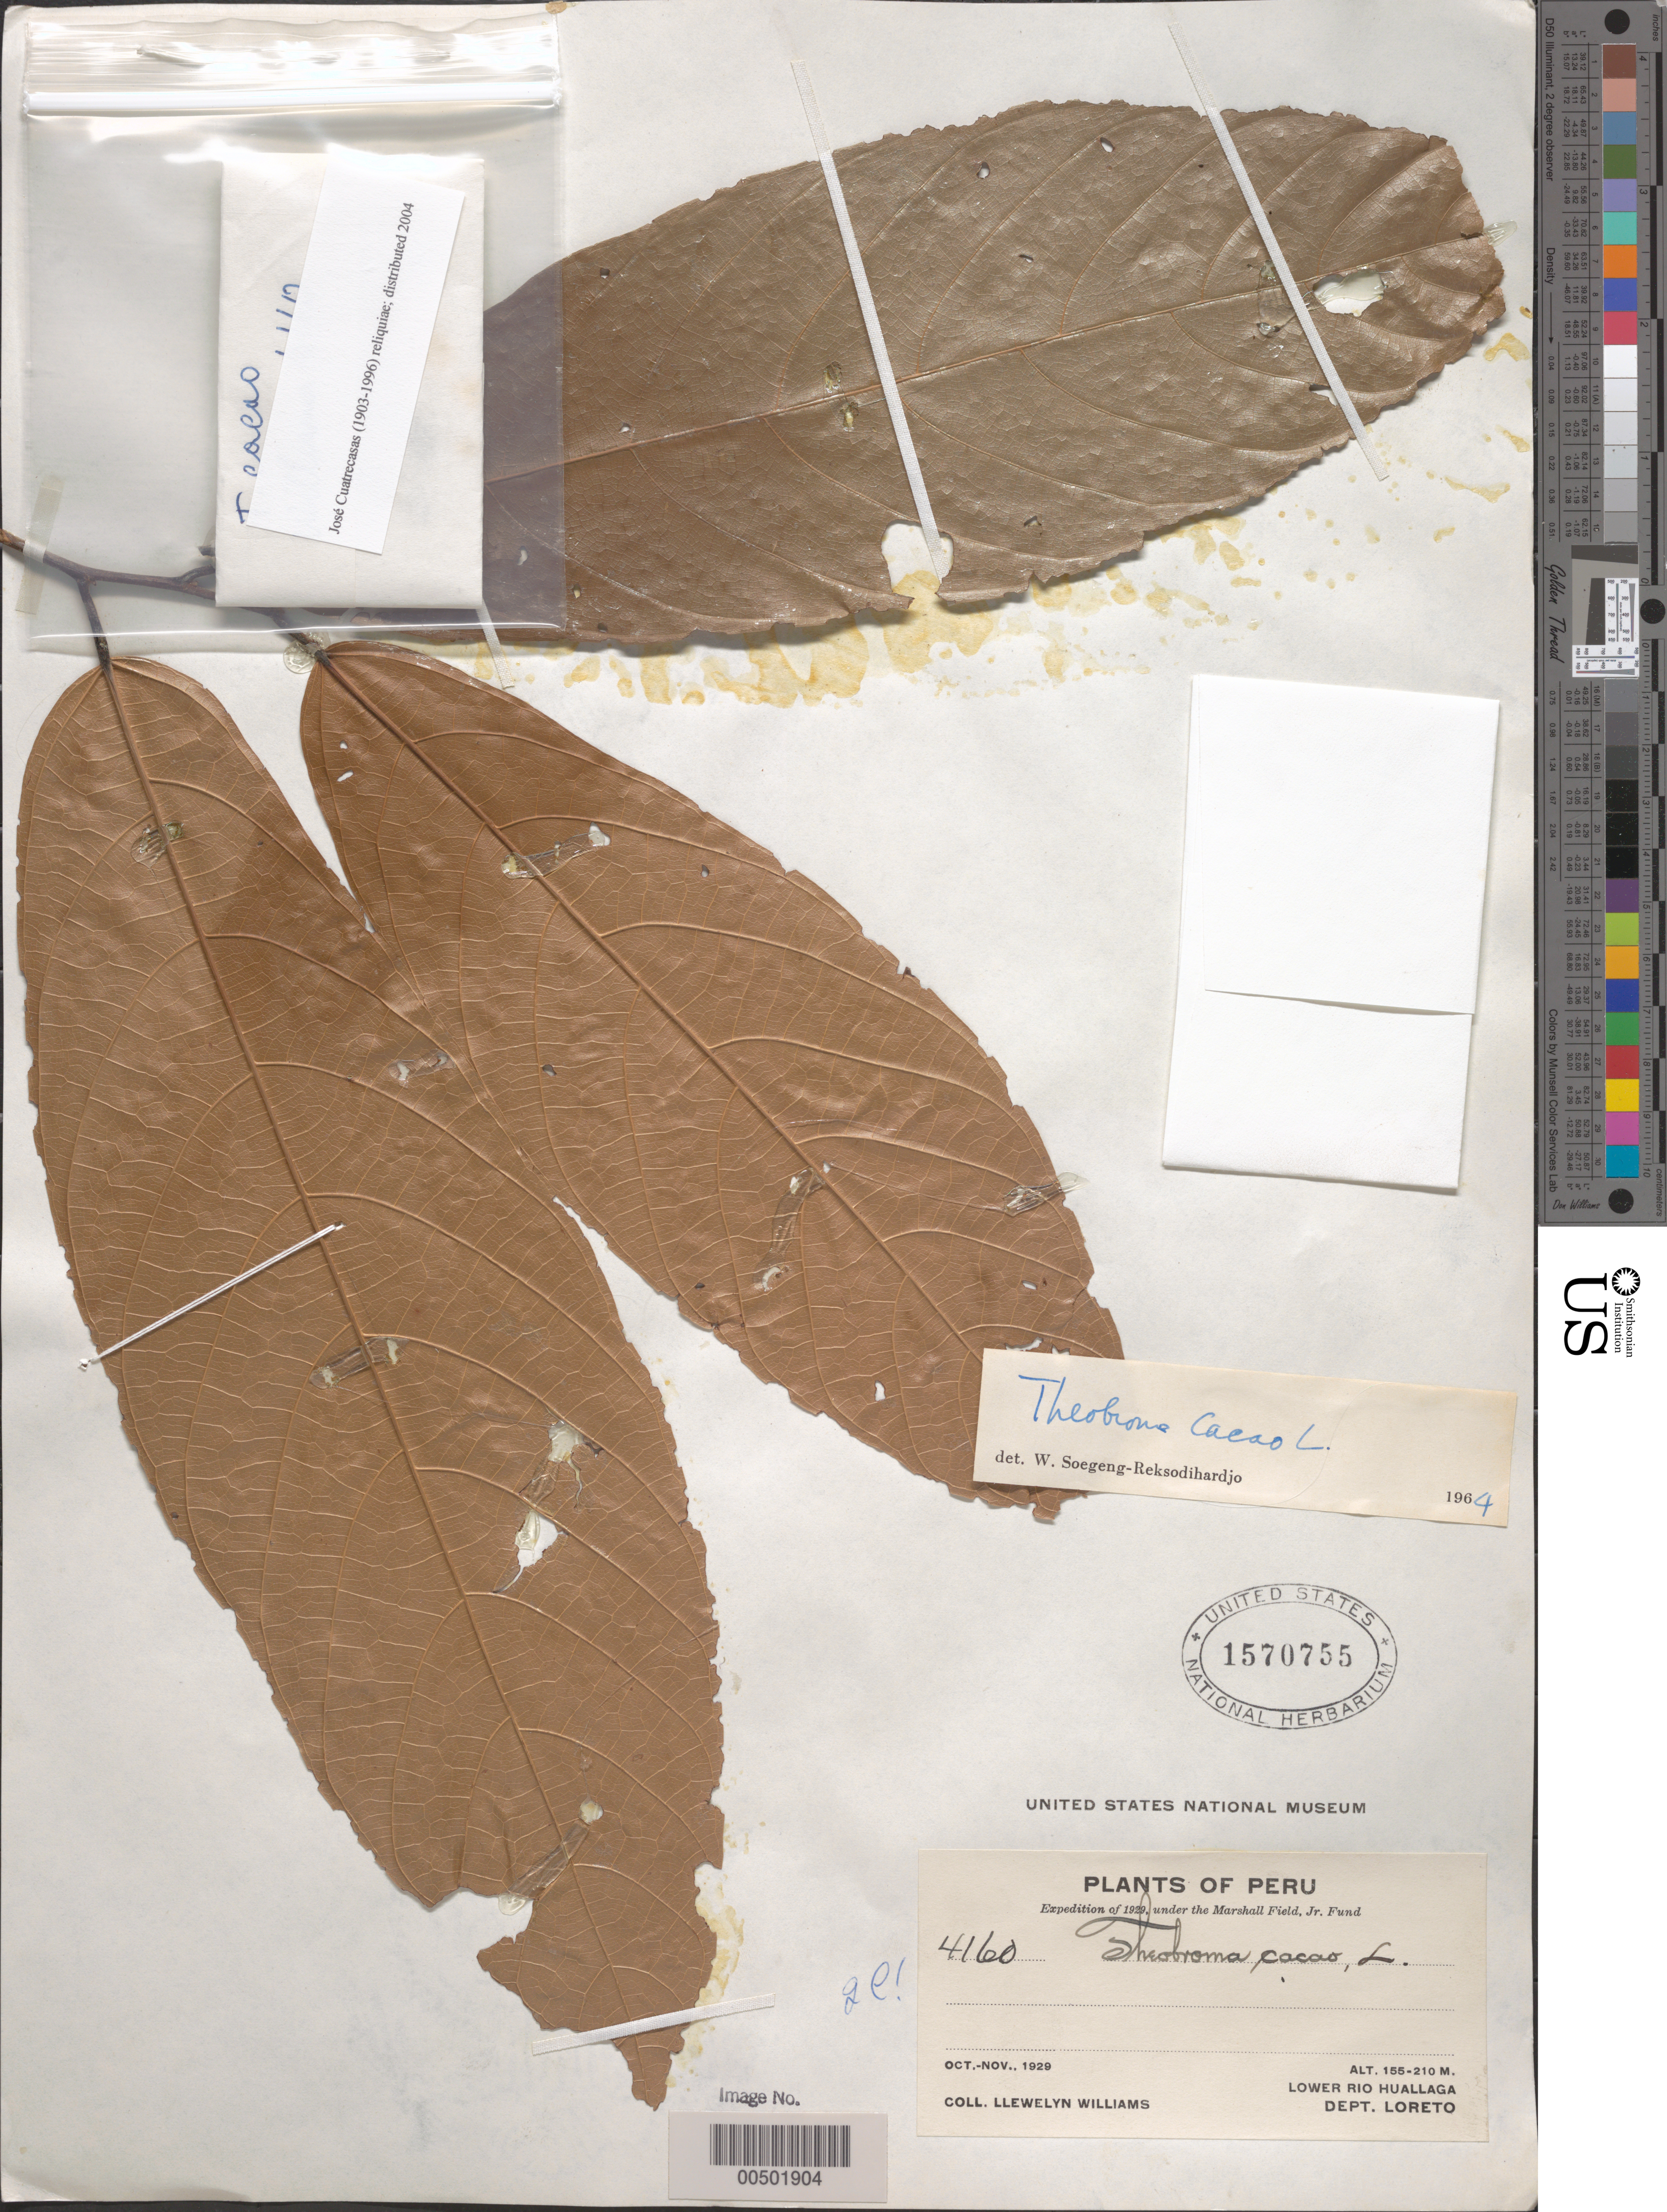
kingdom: Plantae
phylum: Tracheophyta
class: Magnoliopsida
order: Malvales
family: Malvaceae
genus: Theobroma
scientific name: Theobroma cacao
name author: L.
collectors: Ll. Williams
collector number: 4160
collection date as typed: Oct 1929 to -- Nov 1929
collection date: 1929-10/1929-11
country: Peru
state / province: Loreto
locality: Lower Río Huallaga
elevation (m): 155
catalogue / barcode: US 1570755